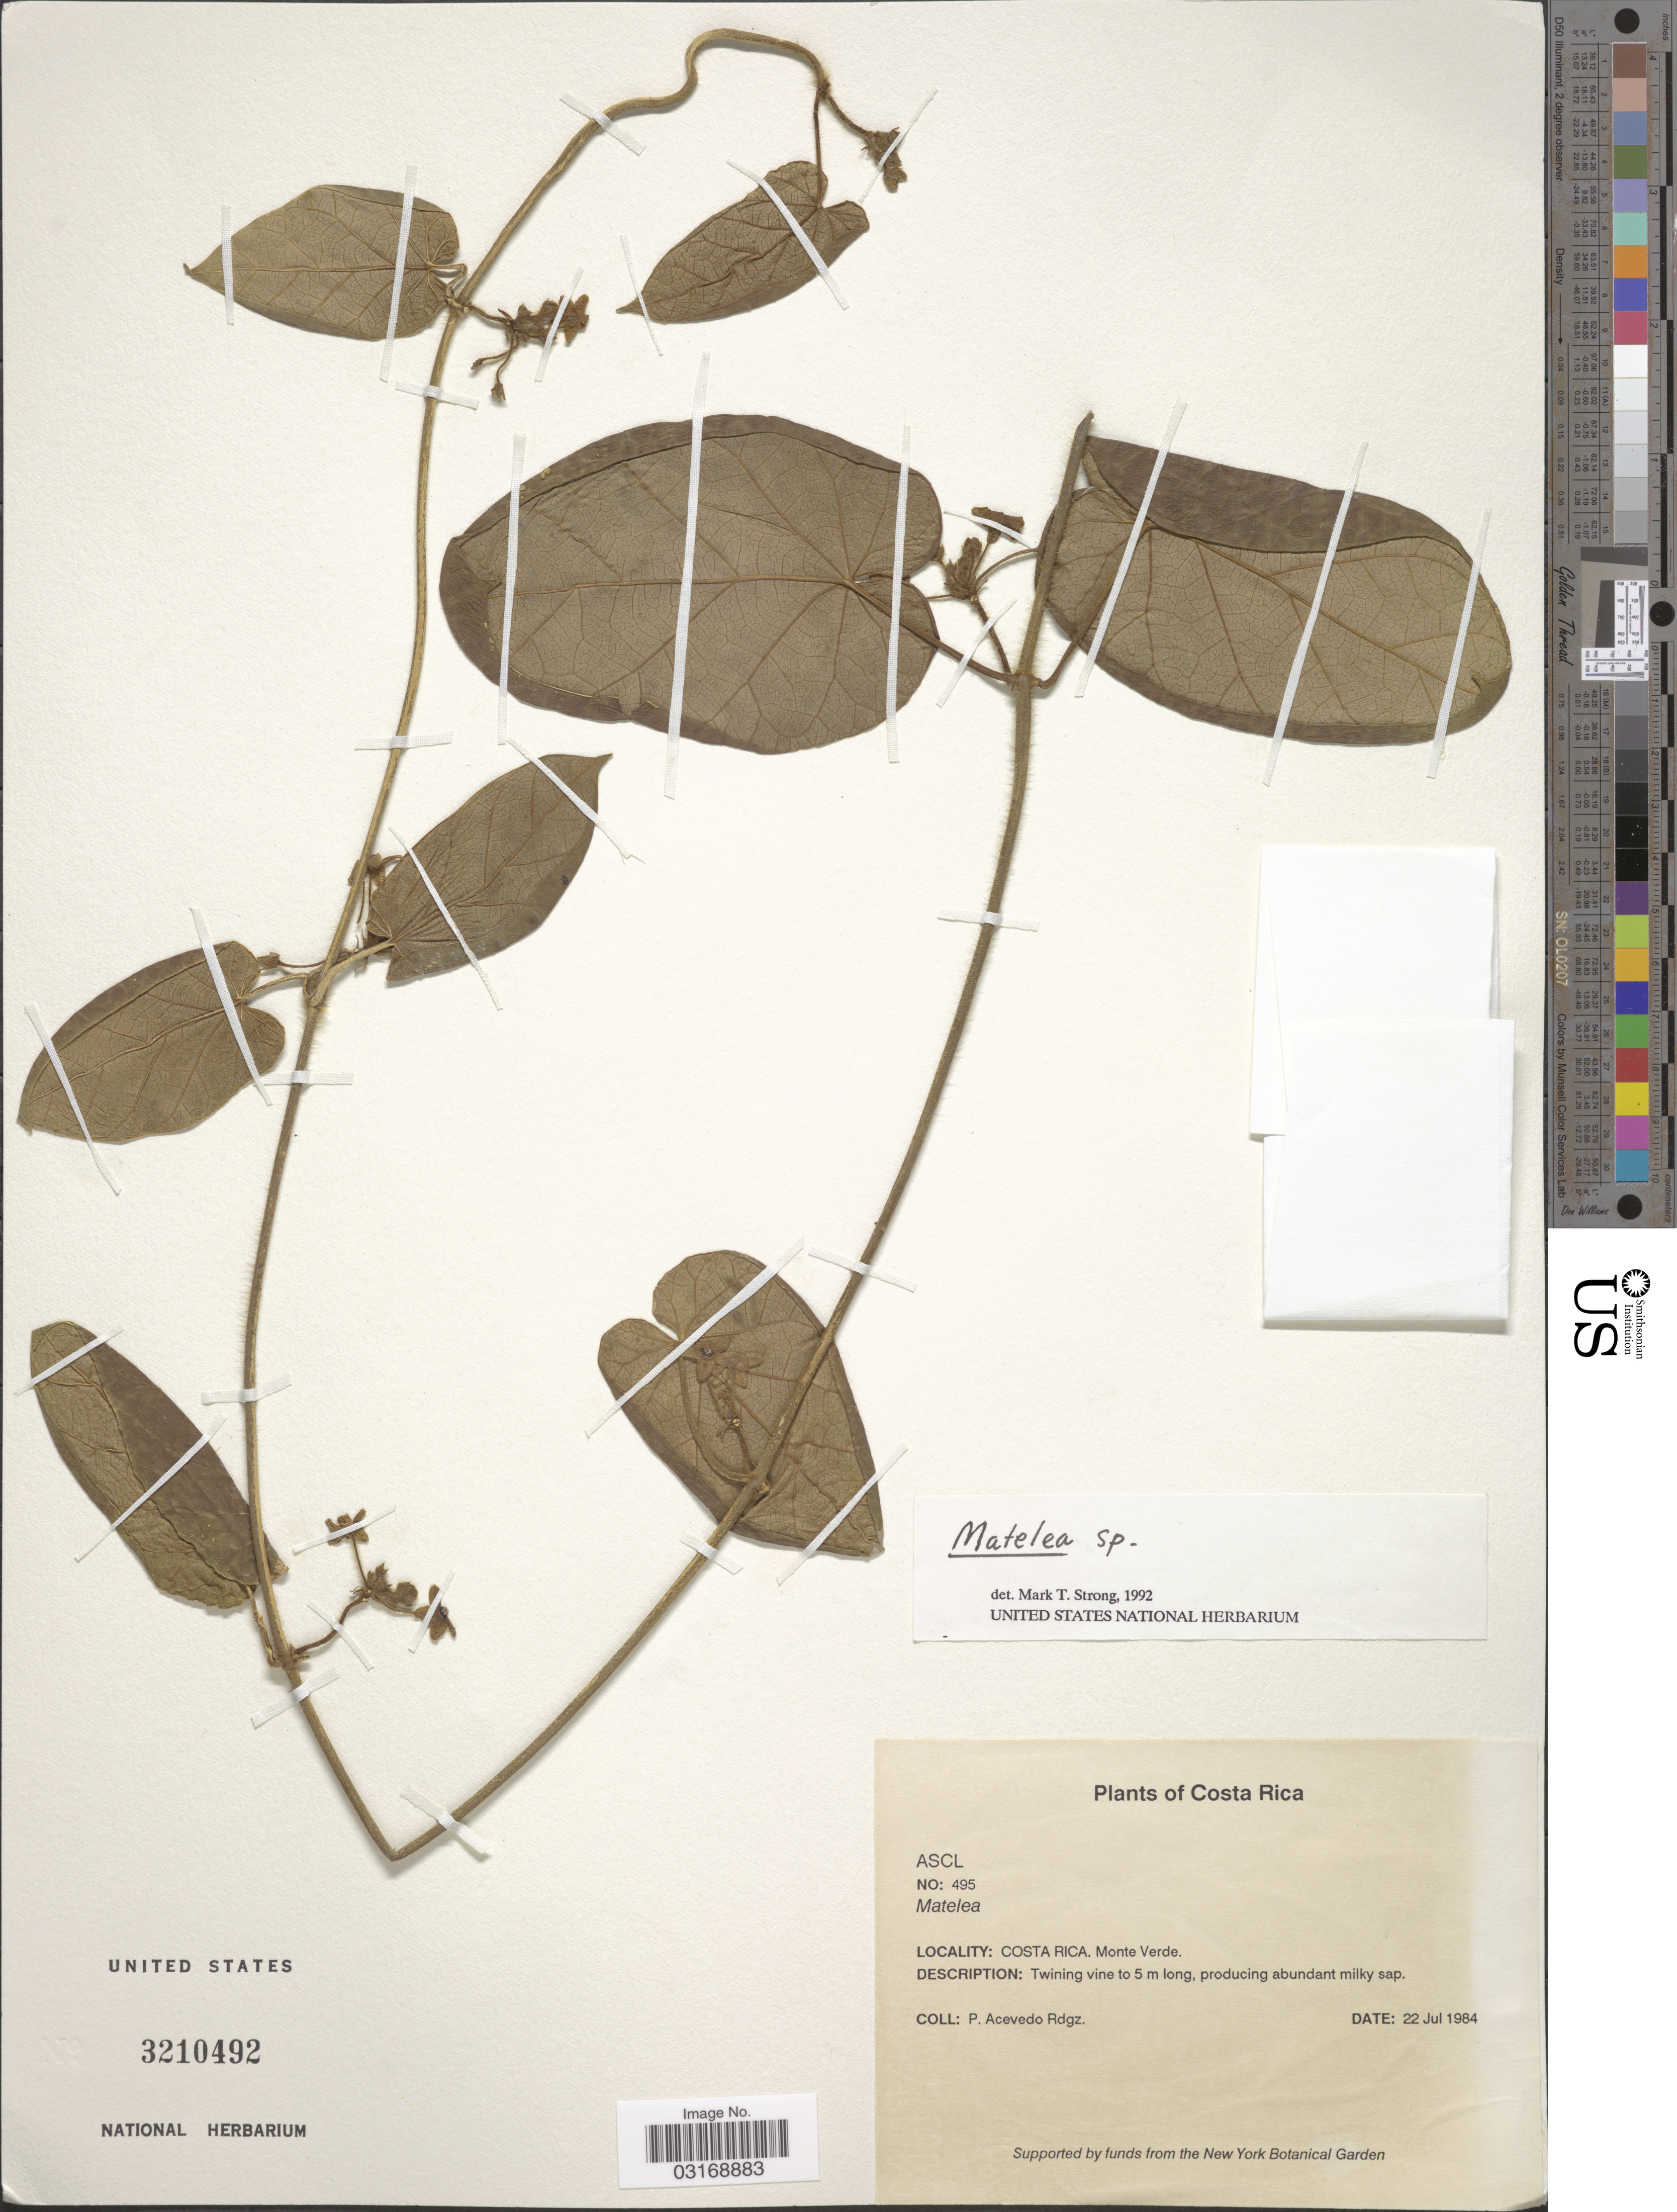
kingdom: Plantae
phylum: Tracheophyta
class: Magnoliopsida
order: Gentianales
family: Apocynaceae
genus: Matelea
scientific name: Matelea sp.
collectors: P. Acevedo-Rodr.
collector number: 495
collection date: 1984-07-22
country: Costa Rica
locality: Monte Verde.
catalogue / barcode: US 3210492